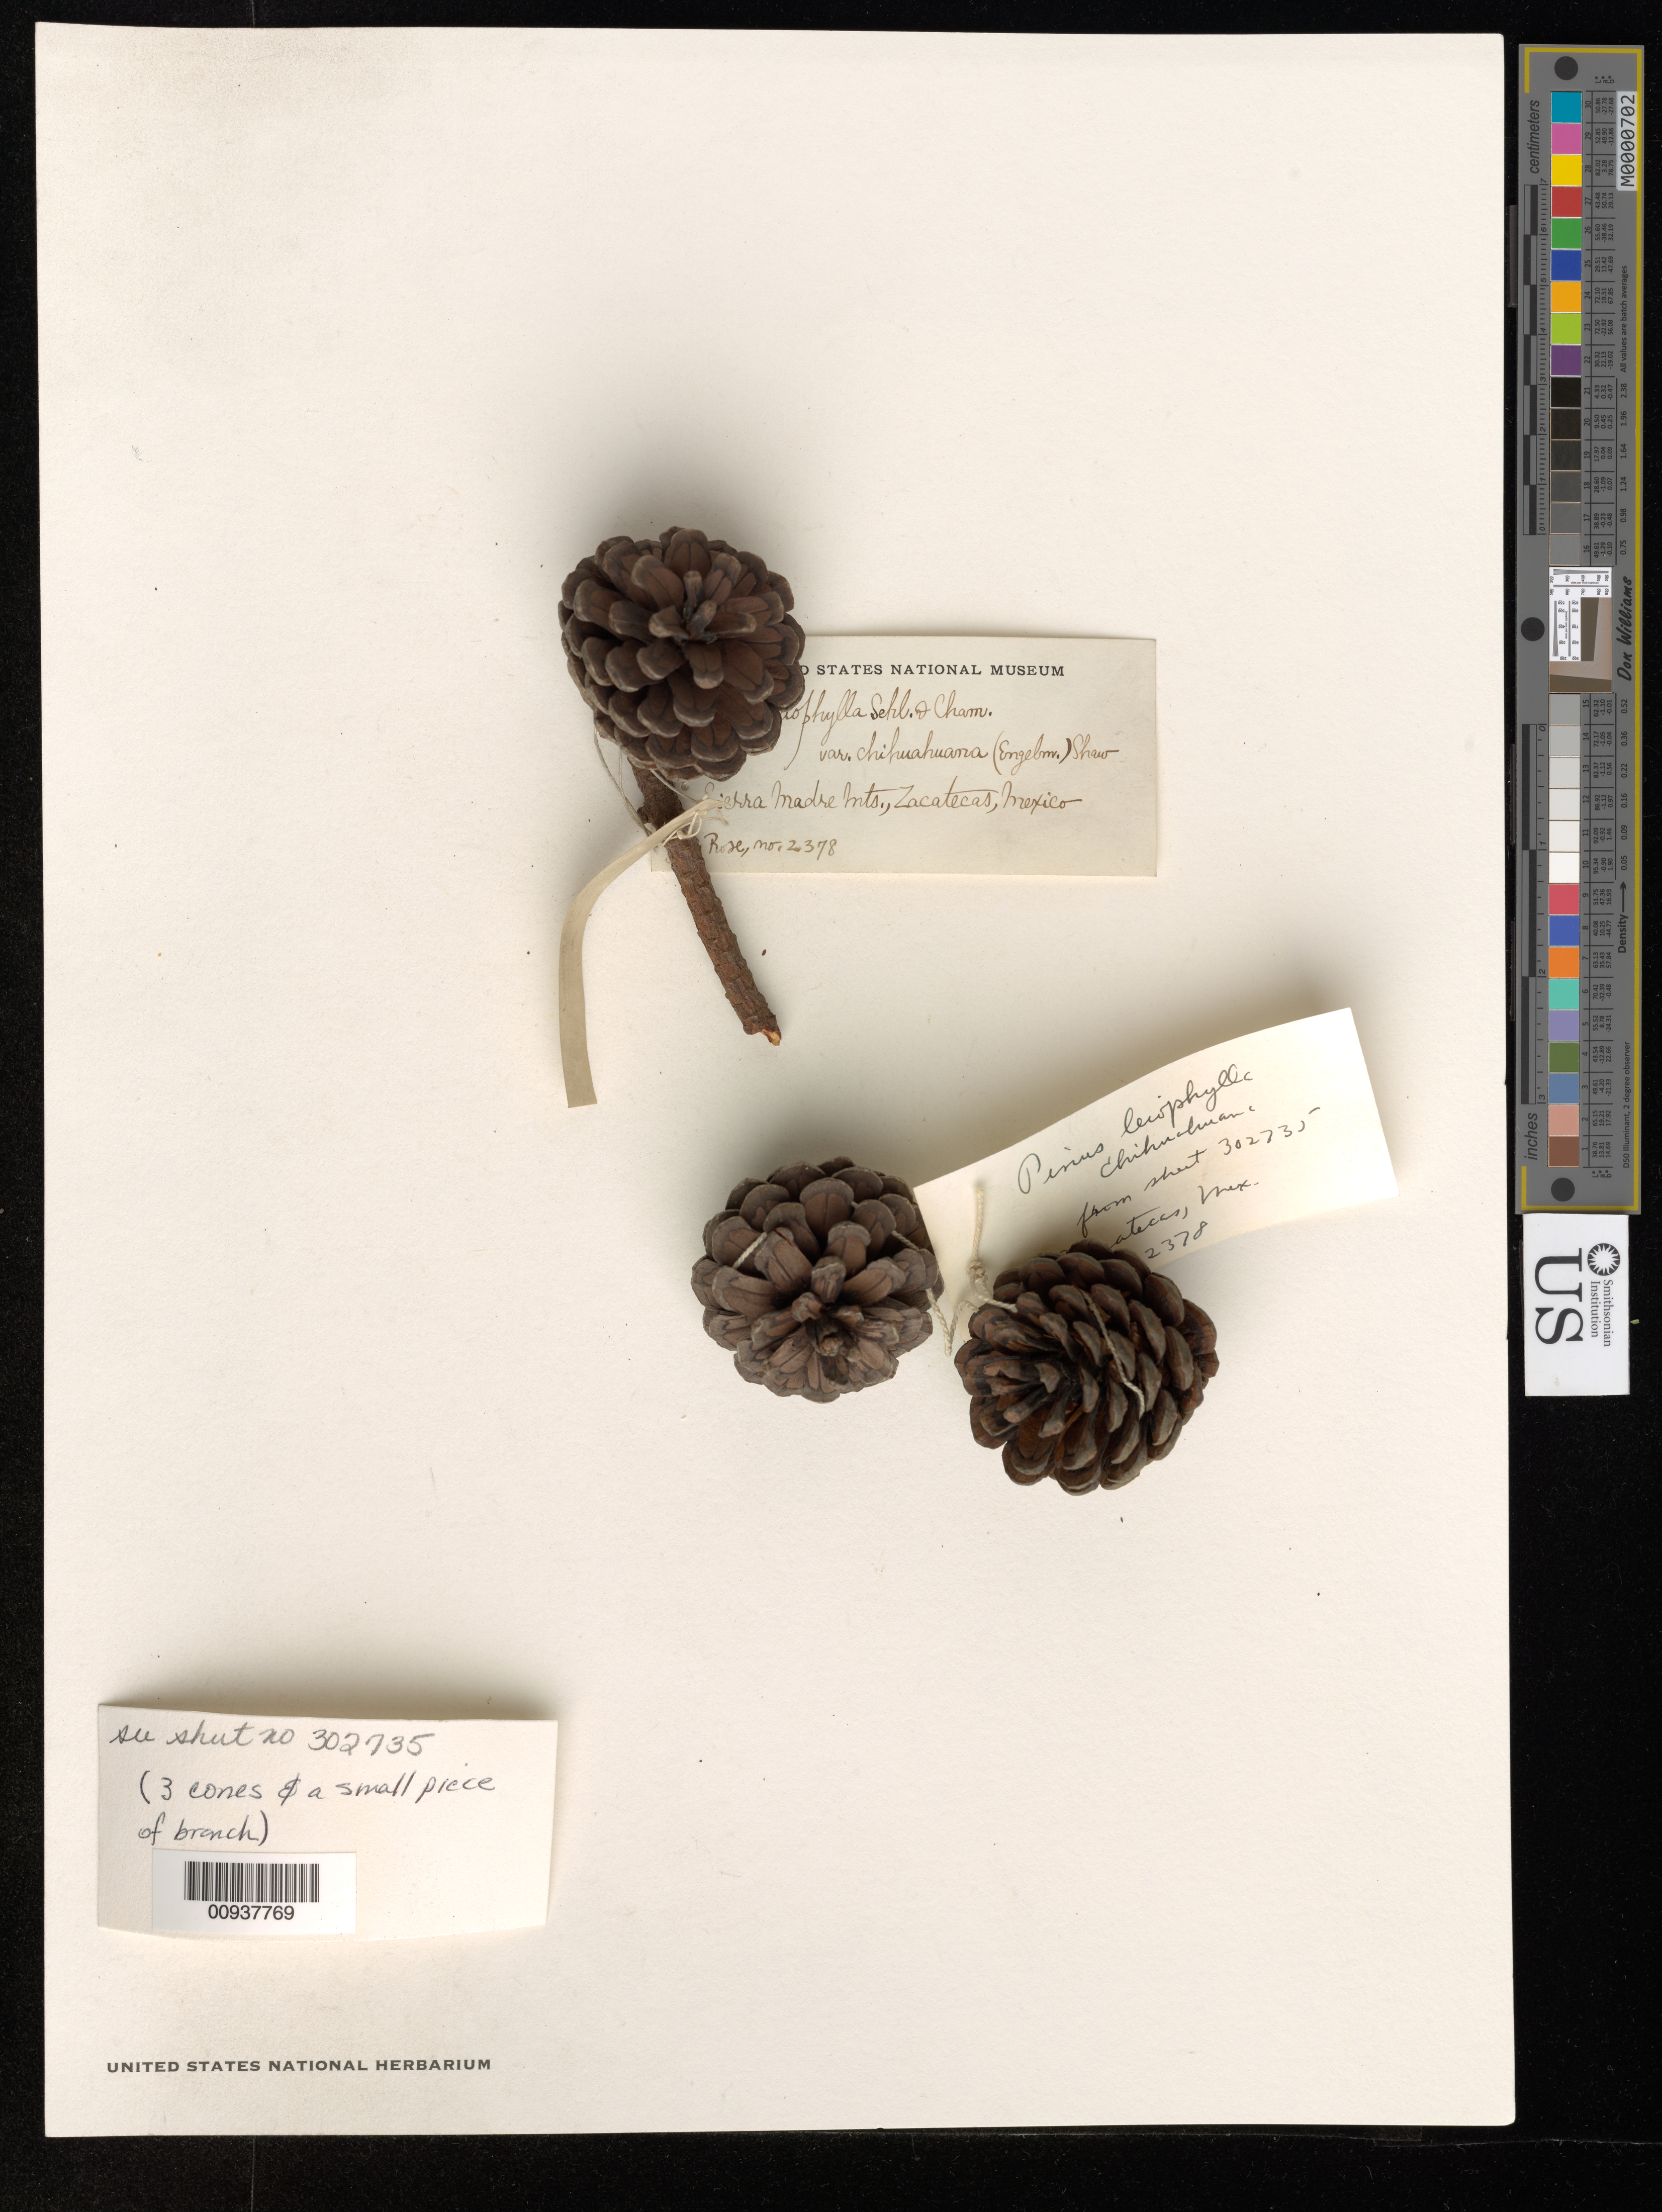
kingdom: Plantae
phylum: Tracheophyta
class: Pinopsida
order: Pinales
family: Pinaceae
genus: Pinus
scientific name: Pinus leiophylla var. chihuahuana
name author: (Engelm.) Shaw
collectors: J. N. Rose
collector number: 2378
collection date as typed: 18 Aug 1897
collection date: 1897-08-18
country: Mexico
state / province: Zacatecas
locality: Sierra Madre.